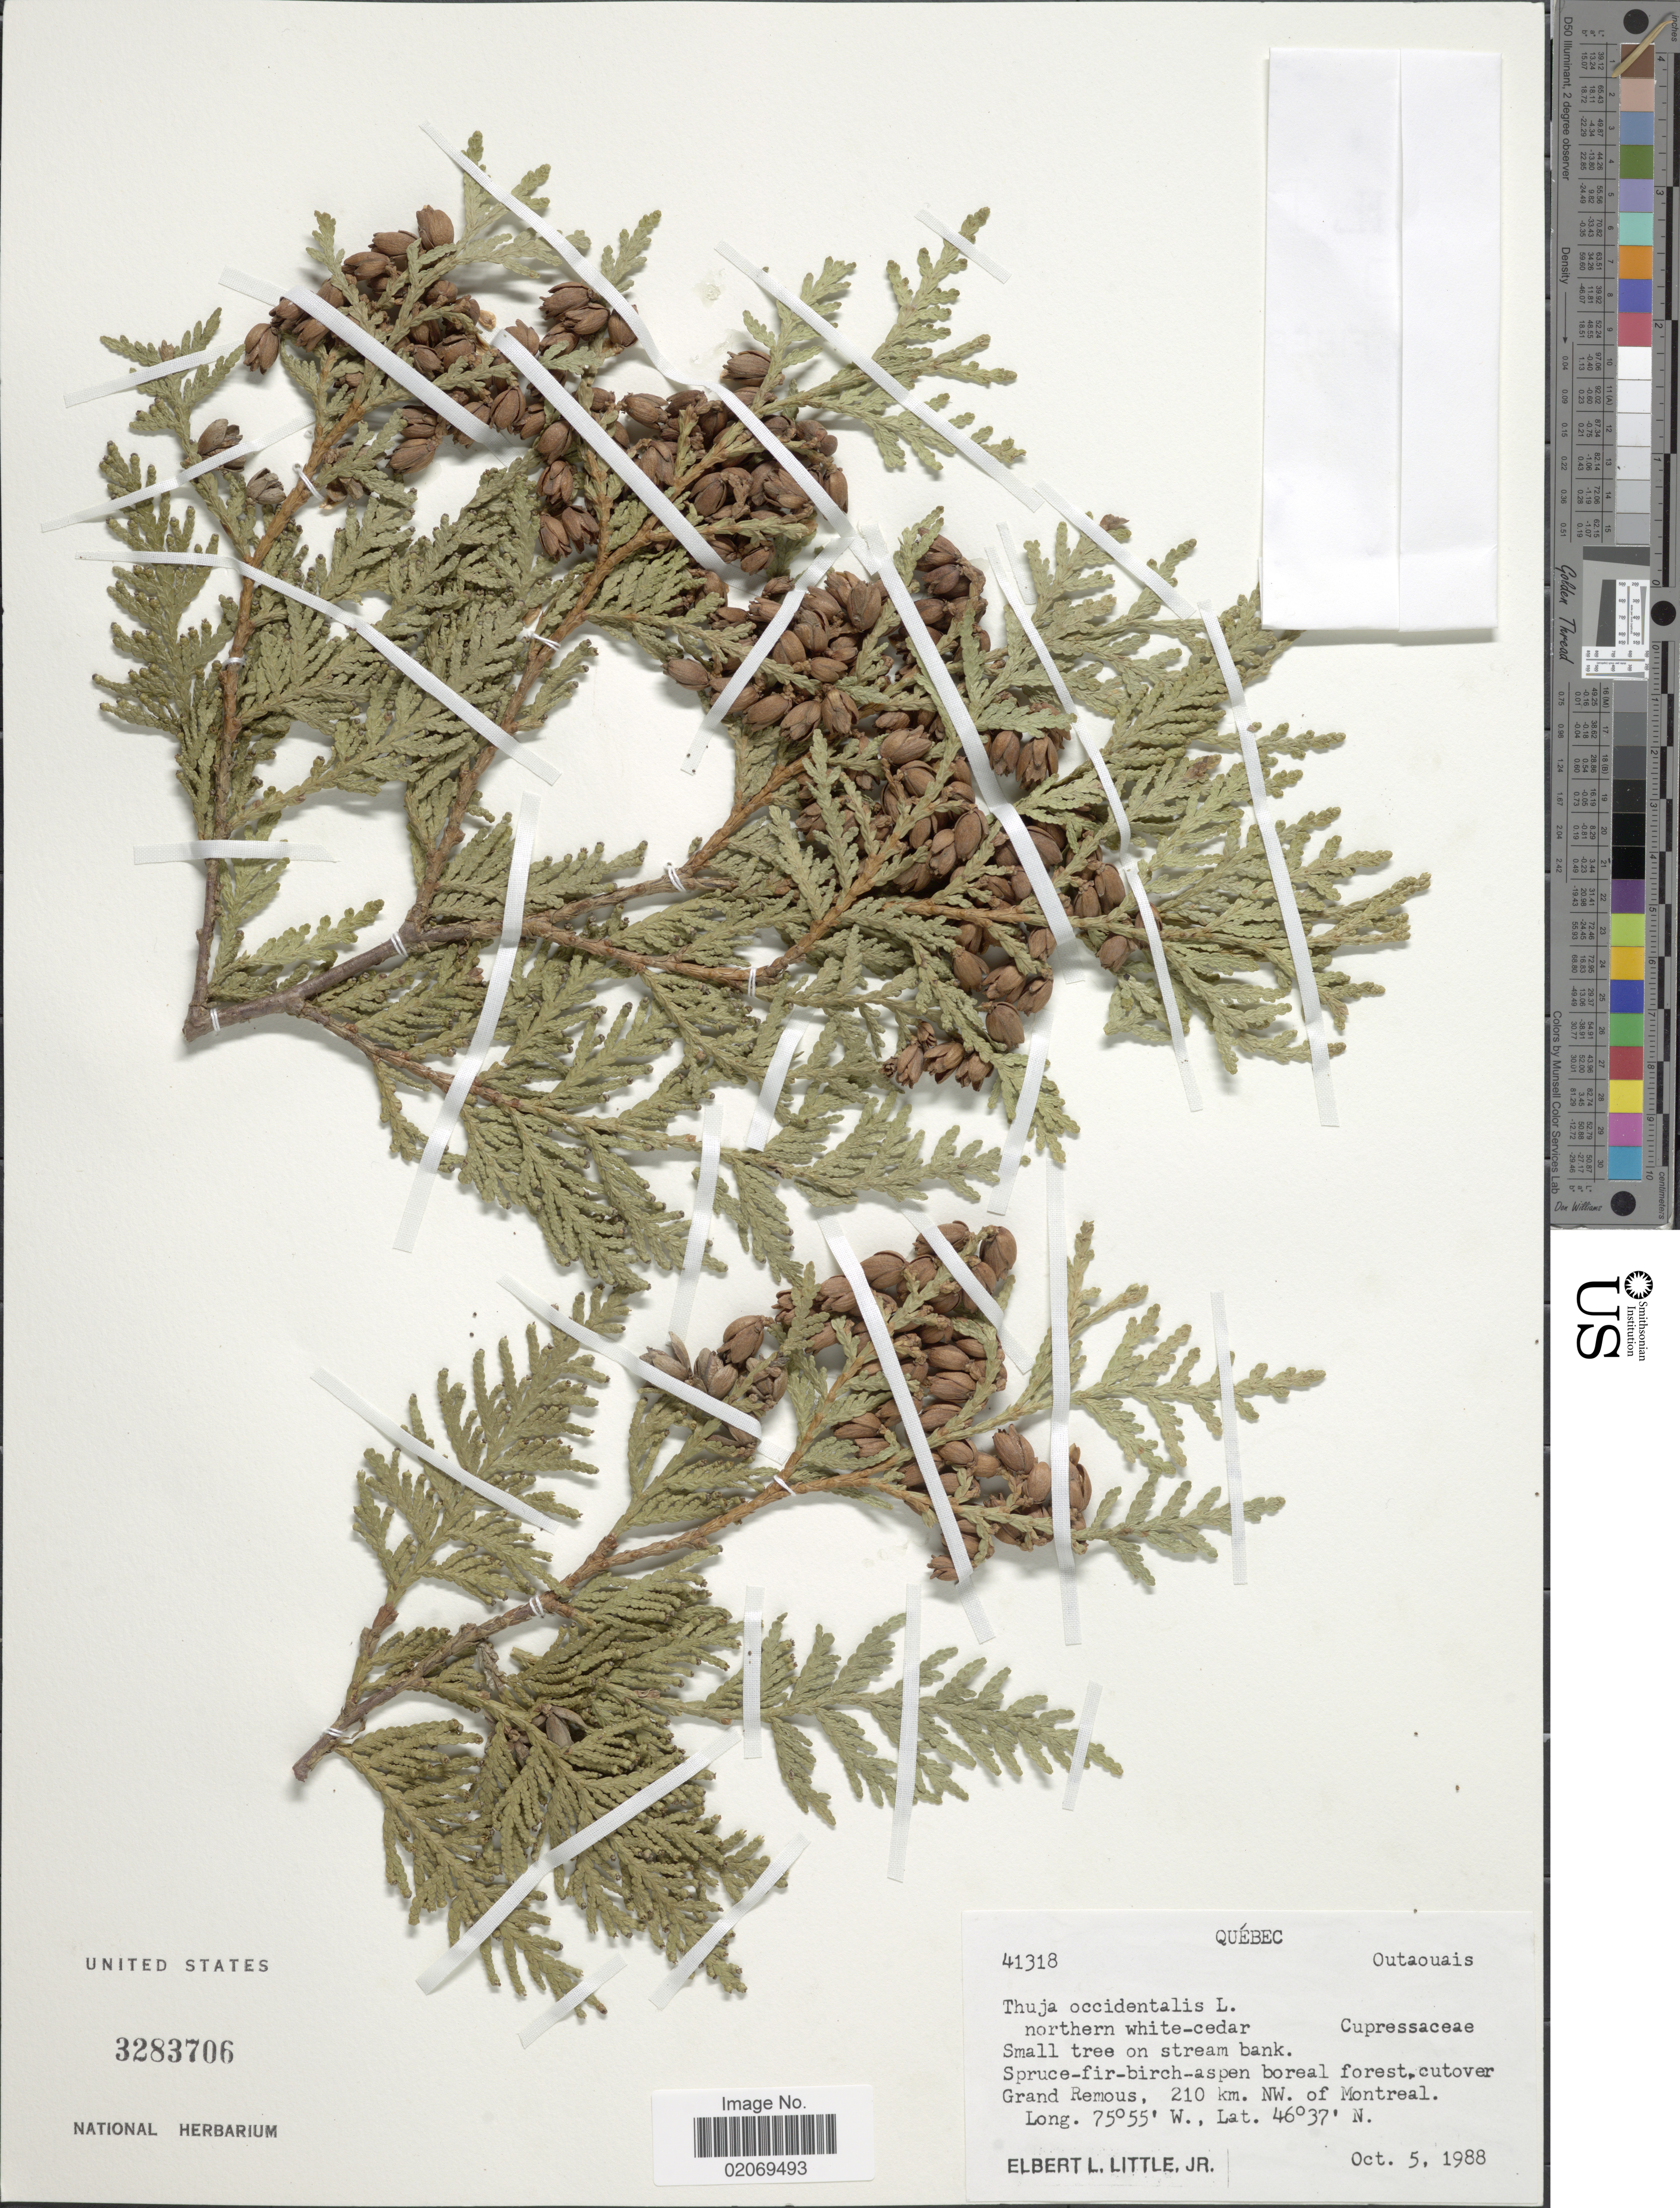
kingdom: Plantae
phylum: Tracheophyta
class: Pinopsida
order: Pinales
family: Cupressaceae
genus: Thuja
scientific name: Thuja occidentalis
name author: L.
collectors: E. L. Little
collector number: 41318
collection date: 1988-10-05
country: Canada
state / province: Quebec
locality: Spruce-fir-birch-aspen boreal forest, cutover Grand Remous, 210 km NW of Montreal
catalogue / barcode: US 3283706